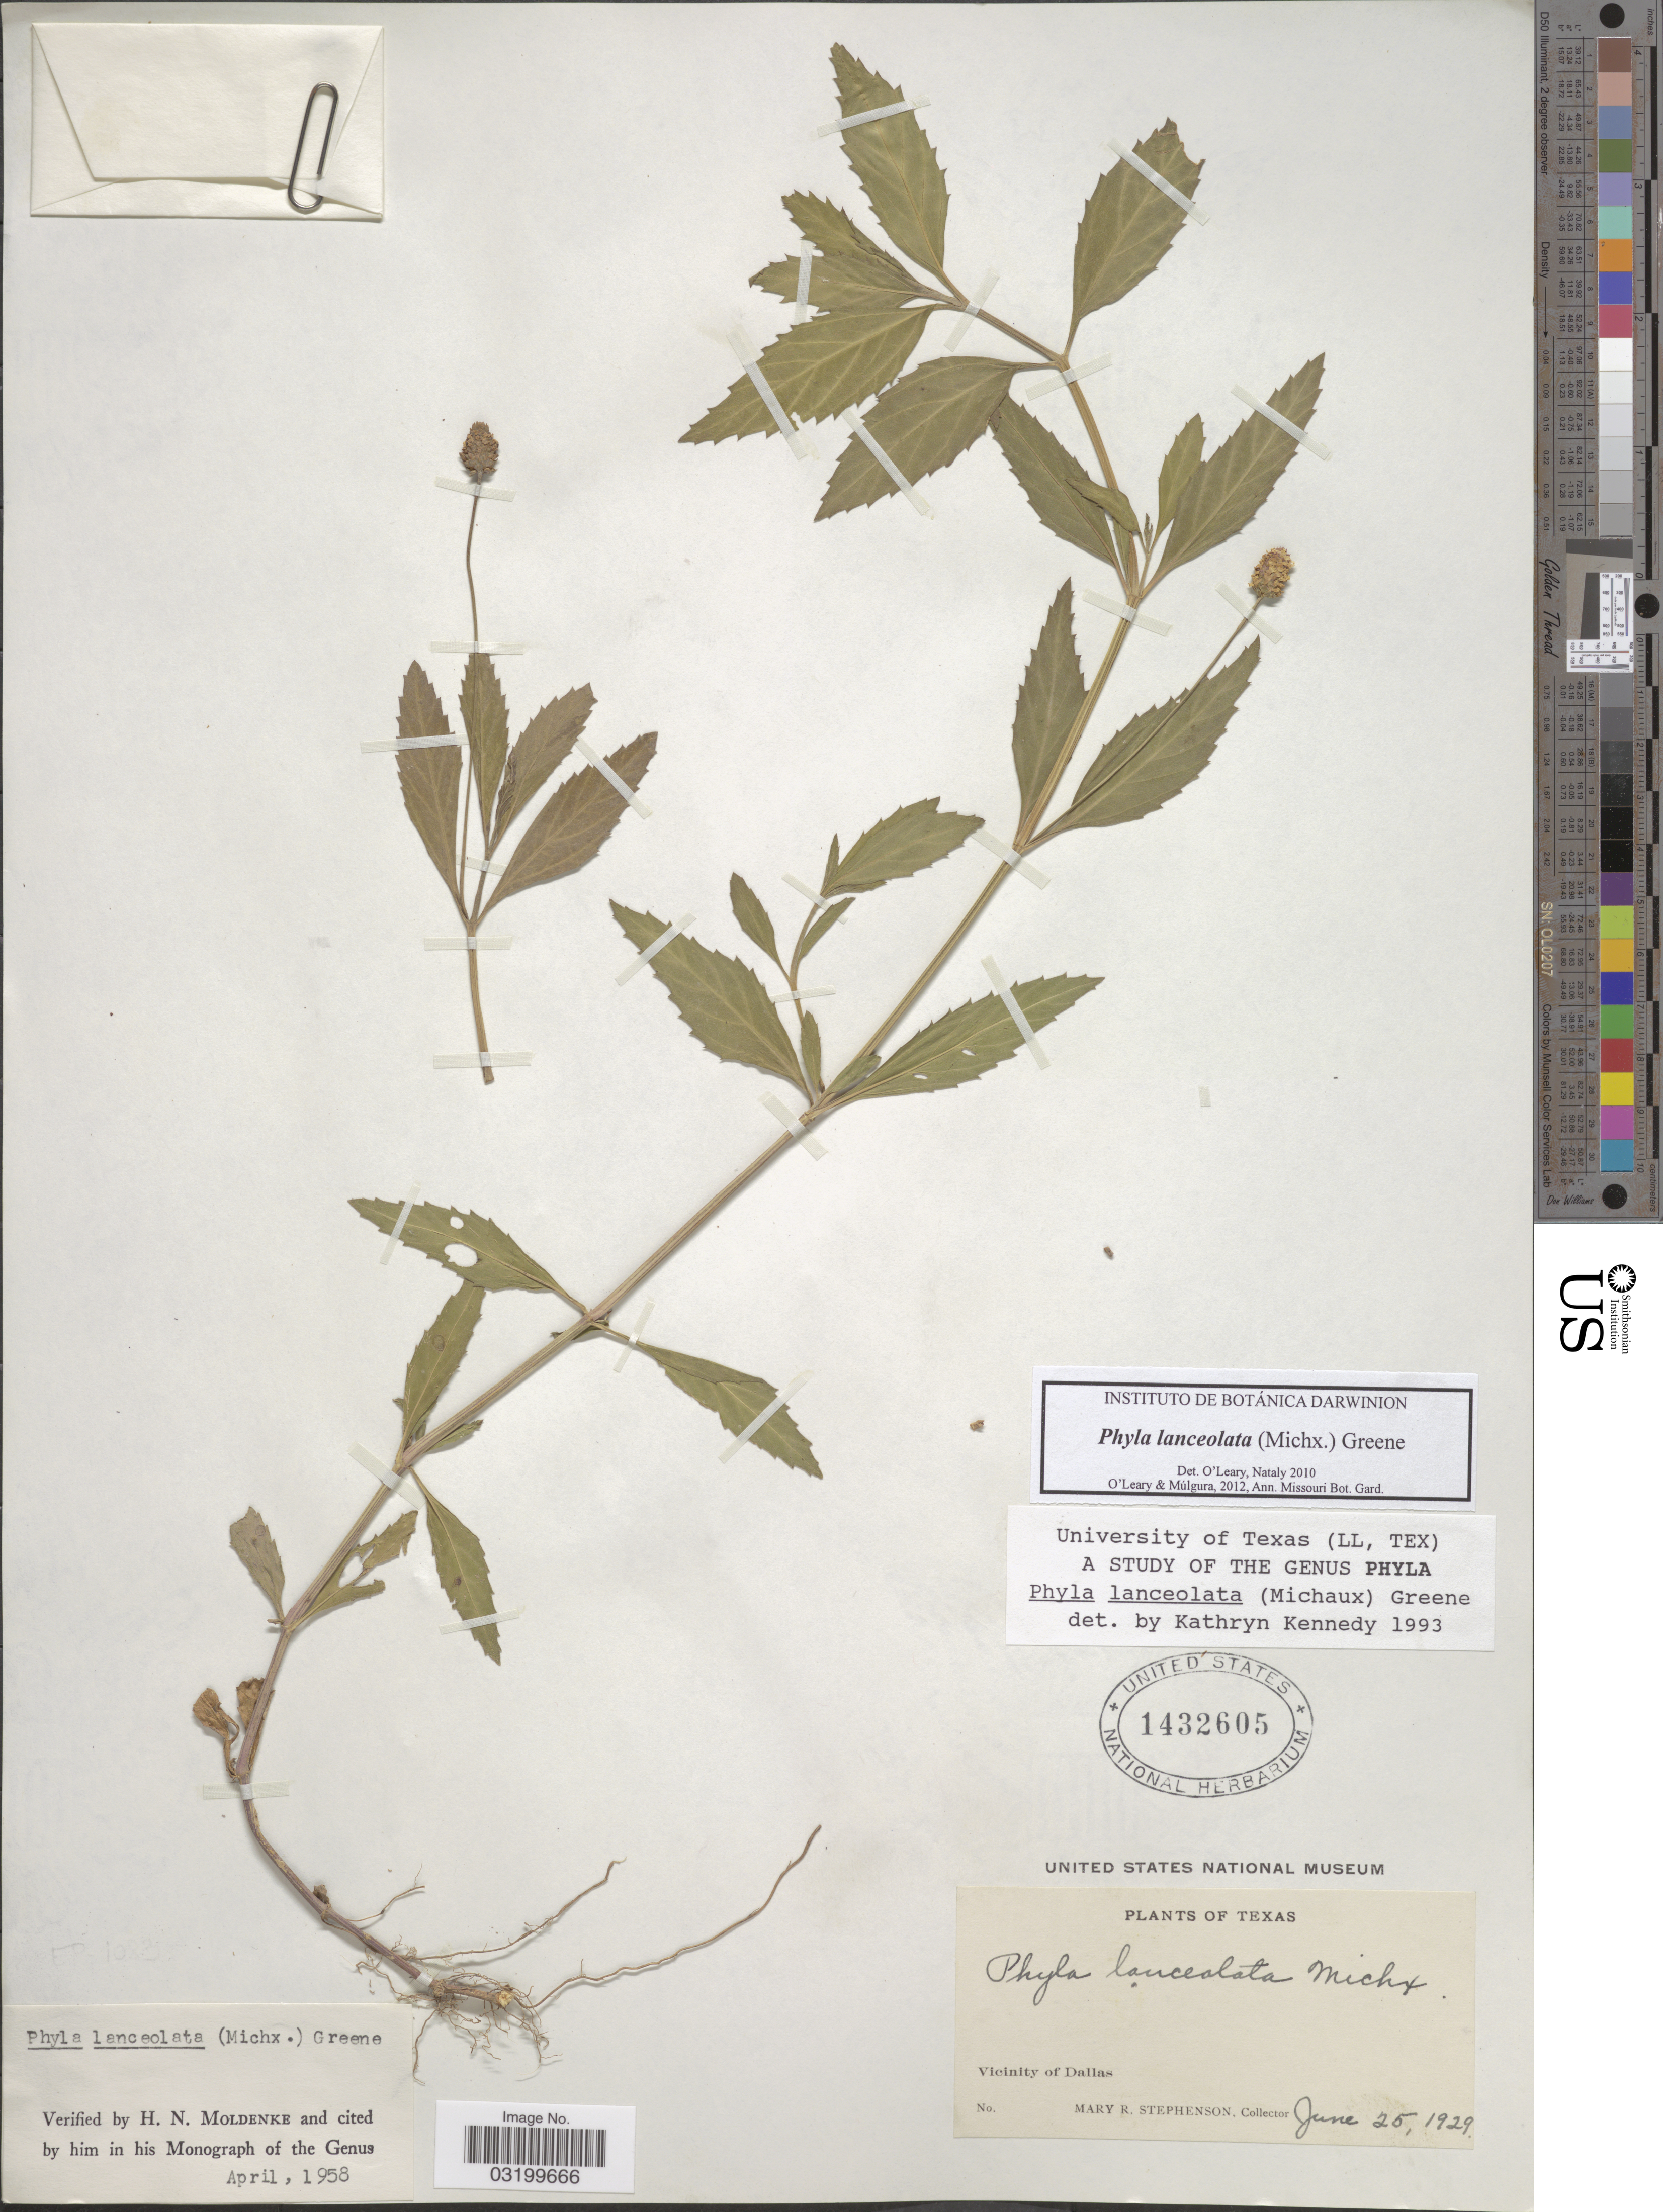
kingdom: Plantae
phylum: Tracheophyta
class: Magnoliopsida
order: Lamiales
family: Verbenaceae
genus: Phyla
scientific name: Phyla lanceolata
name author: (Michx.) Greene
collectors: M. Stephenson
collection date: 1929-06-25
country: United States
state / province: Texas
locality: Vicinity of Dallas.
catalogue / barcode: US 1432605